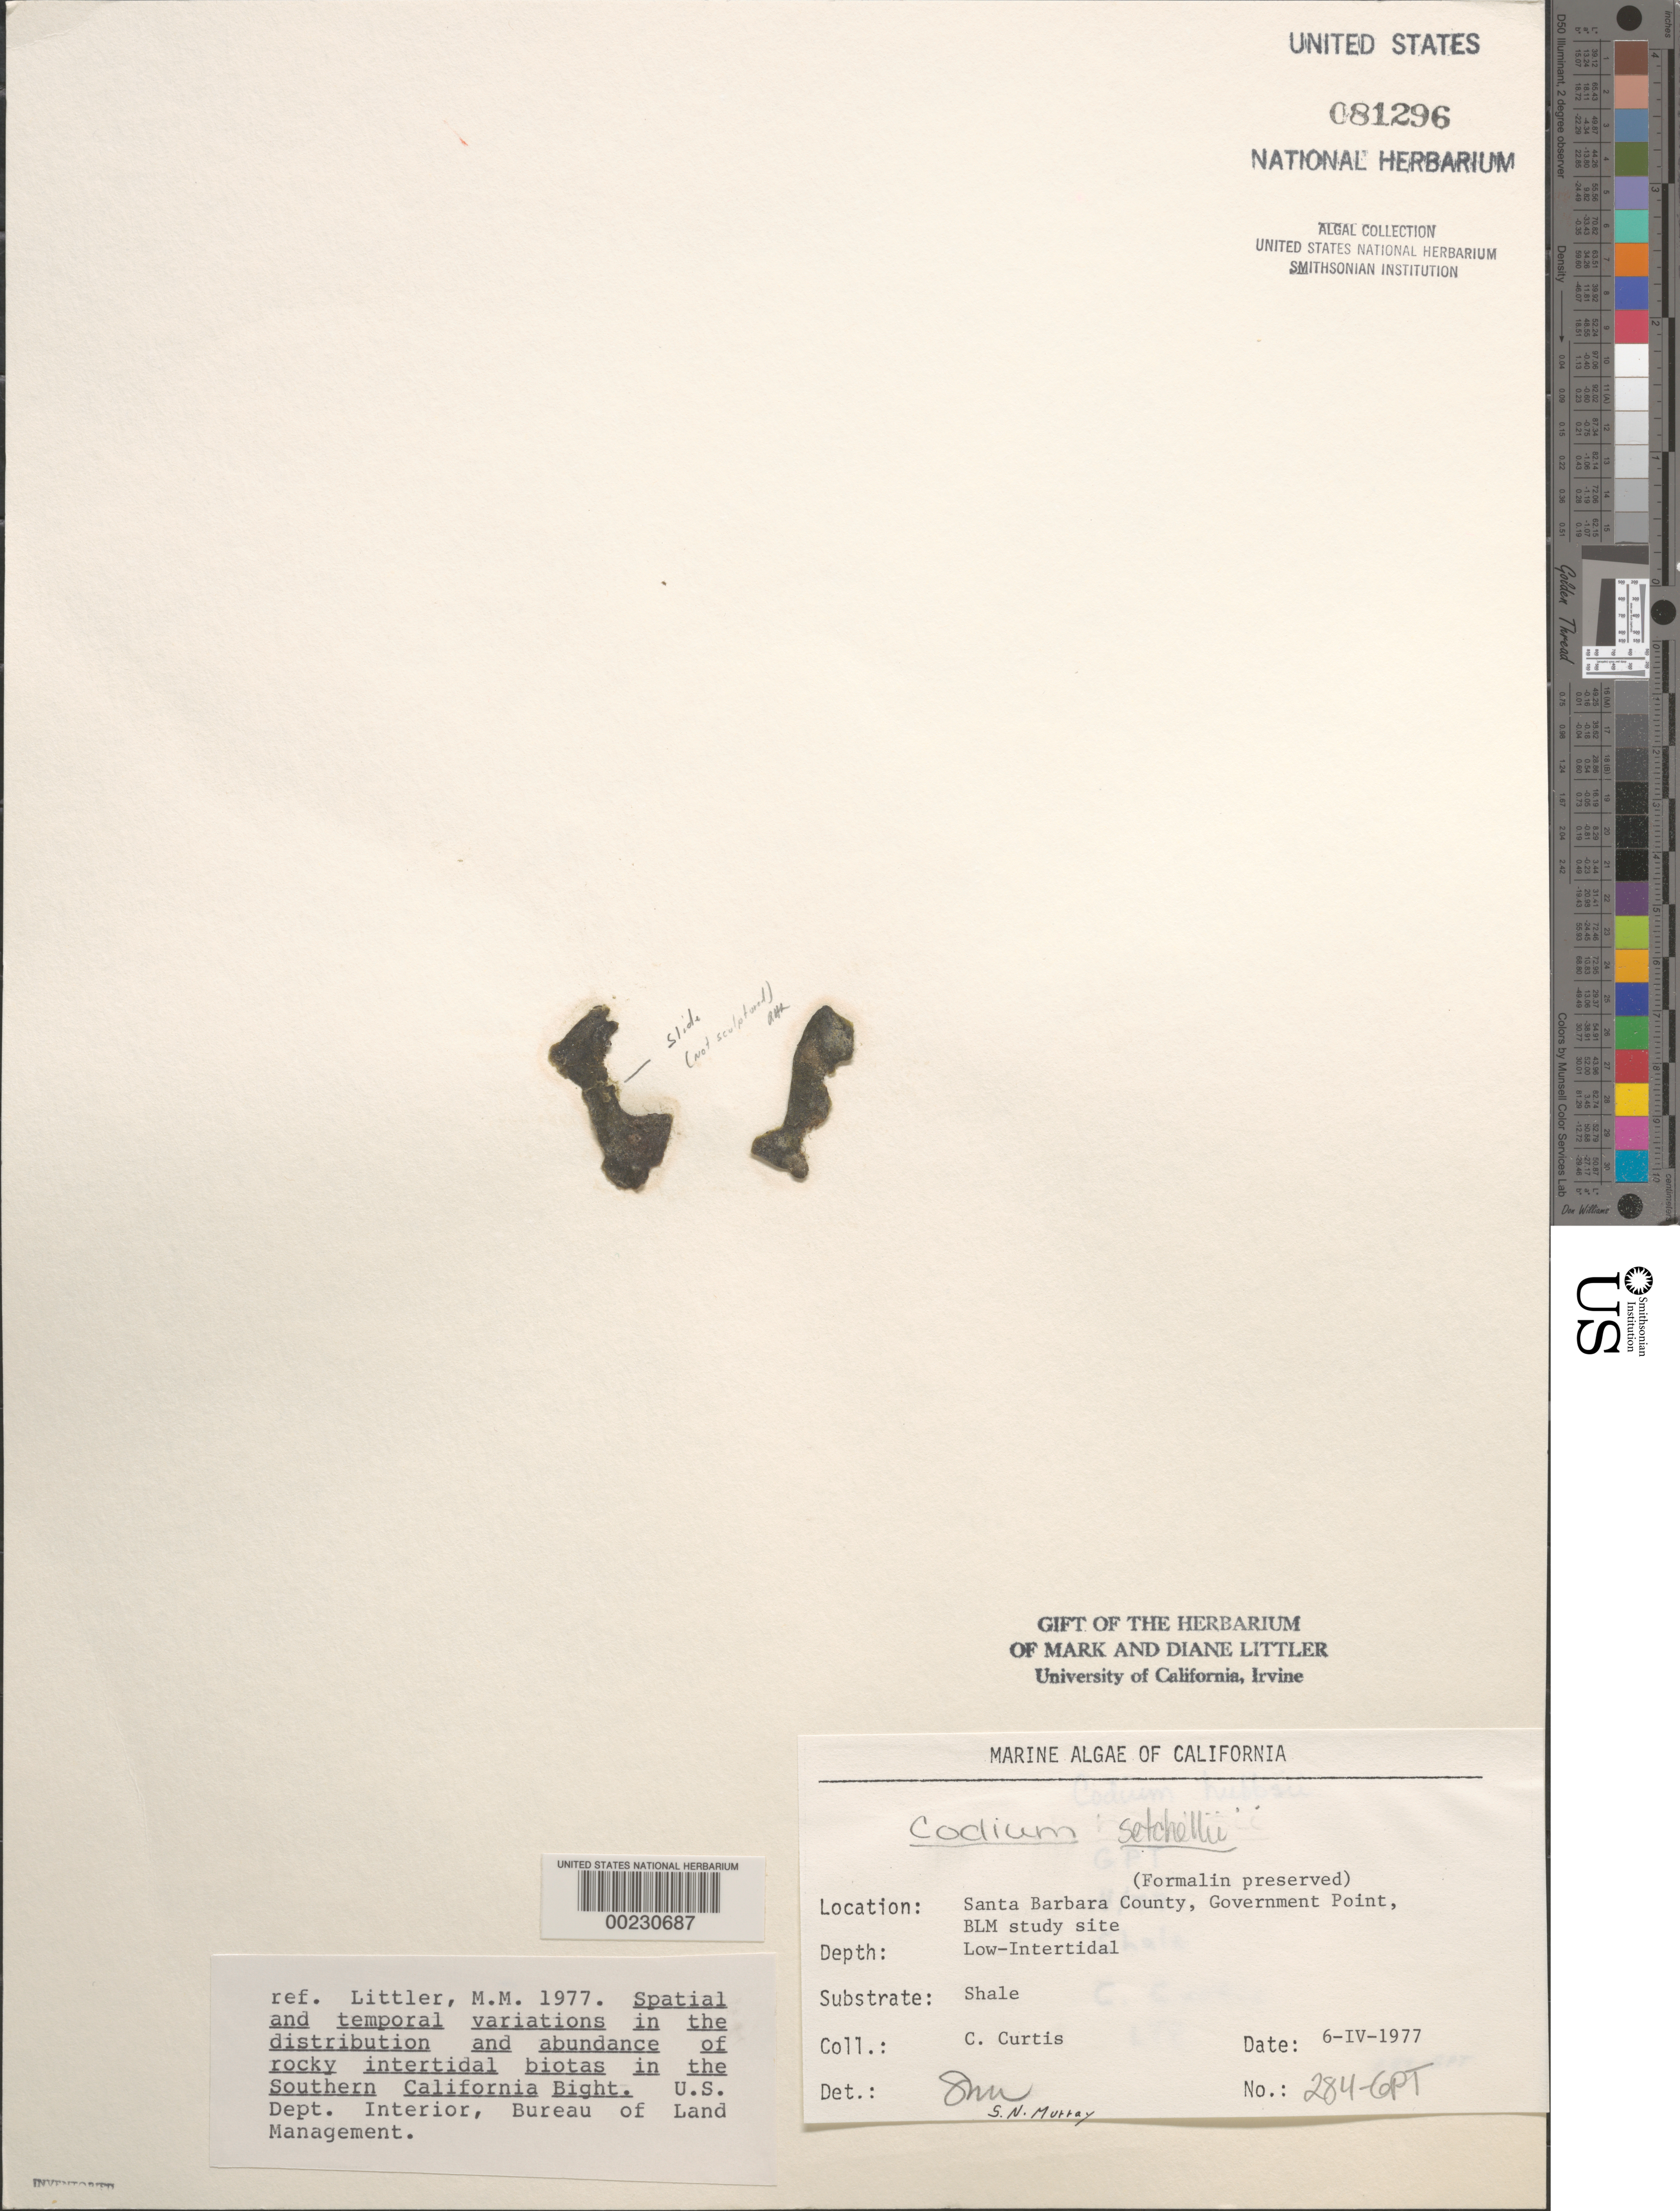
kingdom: Plantae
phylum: Chlorophyta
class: Ulvophyceae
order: Bryopsidales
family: Codiaceae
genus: Codium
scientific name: Codium setchellii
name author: N.L. Gardner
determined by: Murray, S. N.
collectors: C. Curtis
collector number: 284-gpt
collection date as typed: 06 Apr 1977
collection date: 1977-04-06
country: United States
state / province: California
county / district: Santa Barbara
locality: Government Point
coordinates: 34 26'31"N, 120 24'06"W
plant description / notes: BLM-SOCALBIGHT Rocky Intertidal Survey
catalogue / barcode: US 81296